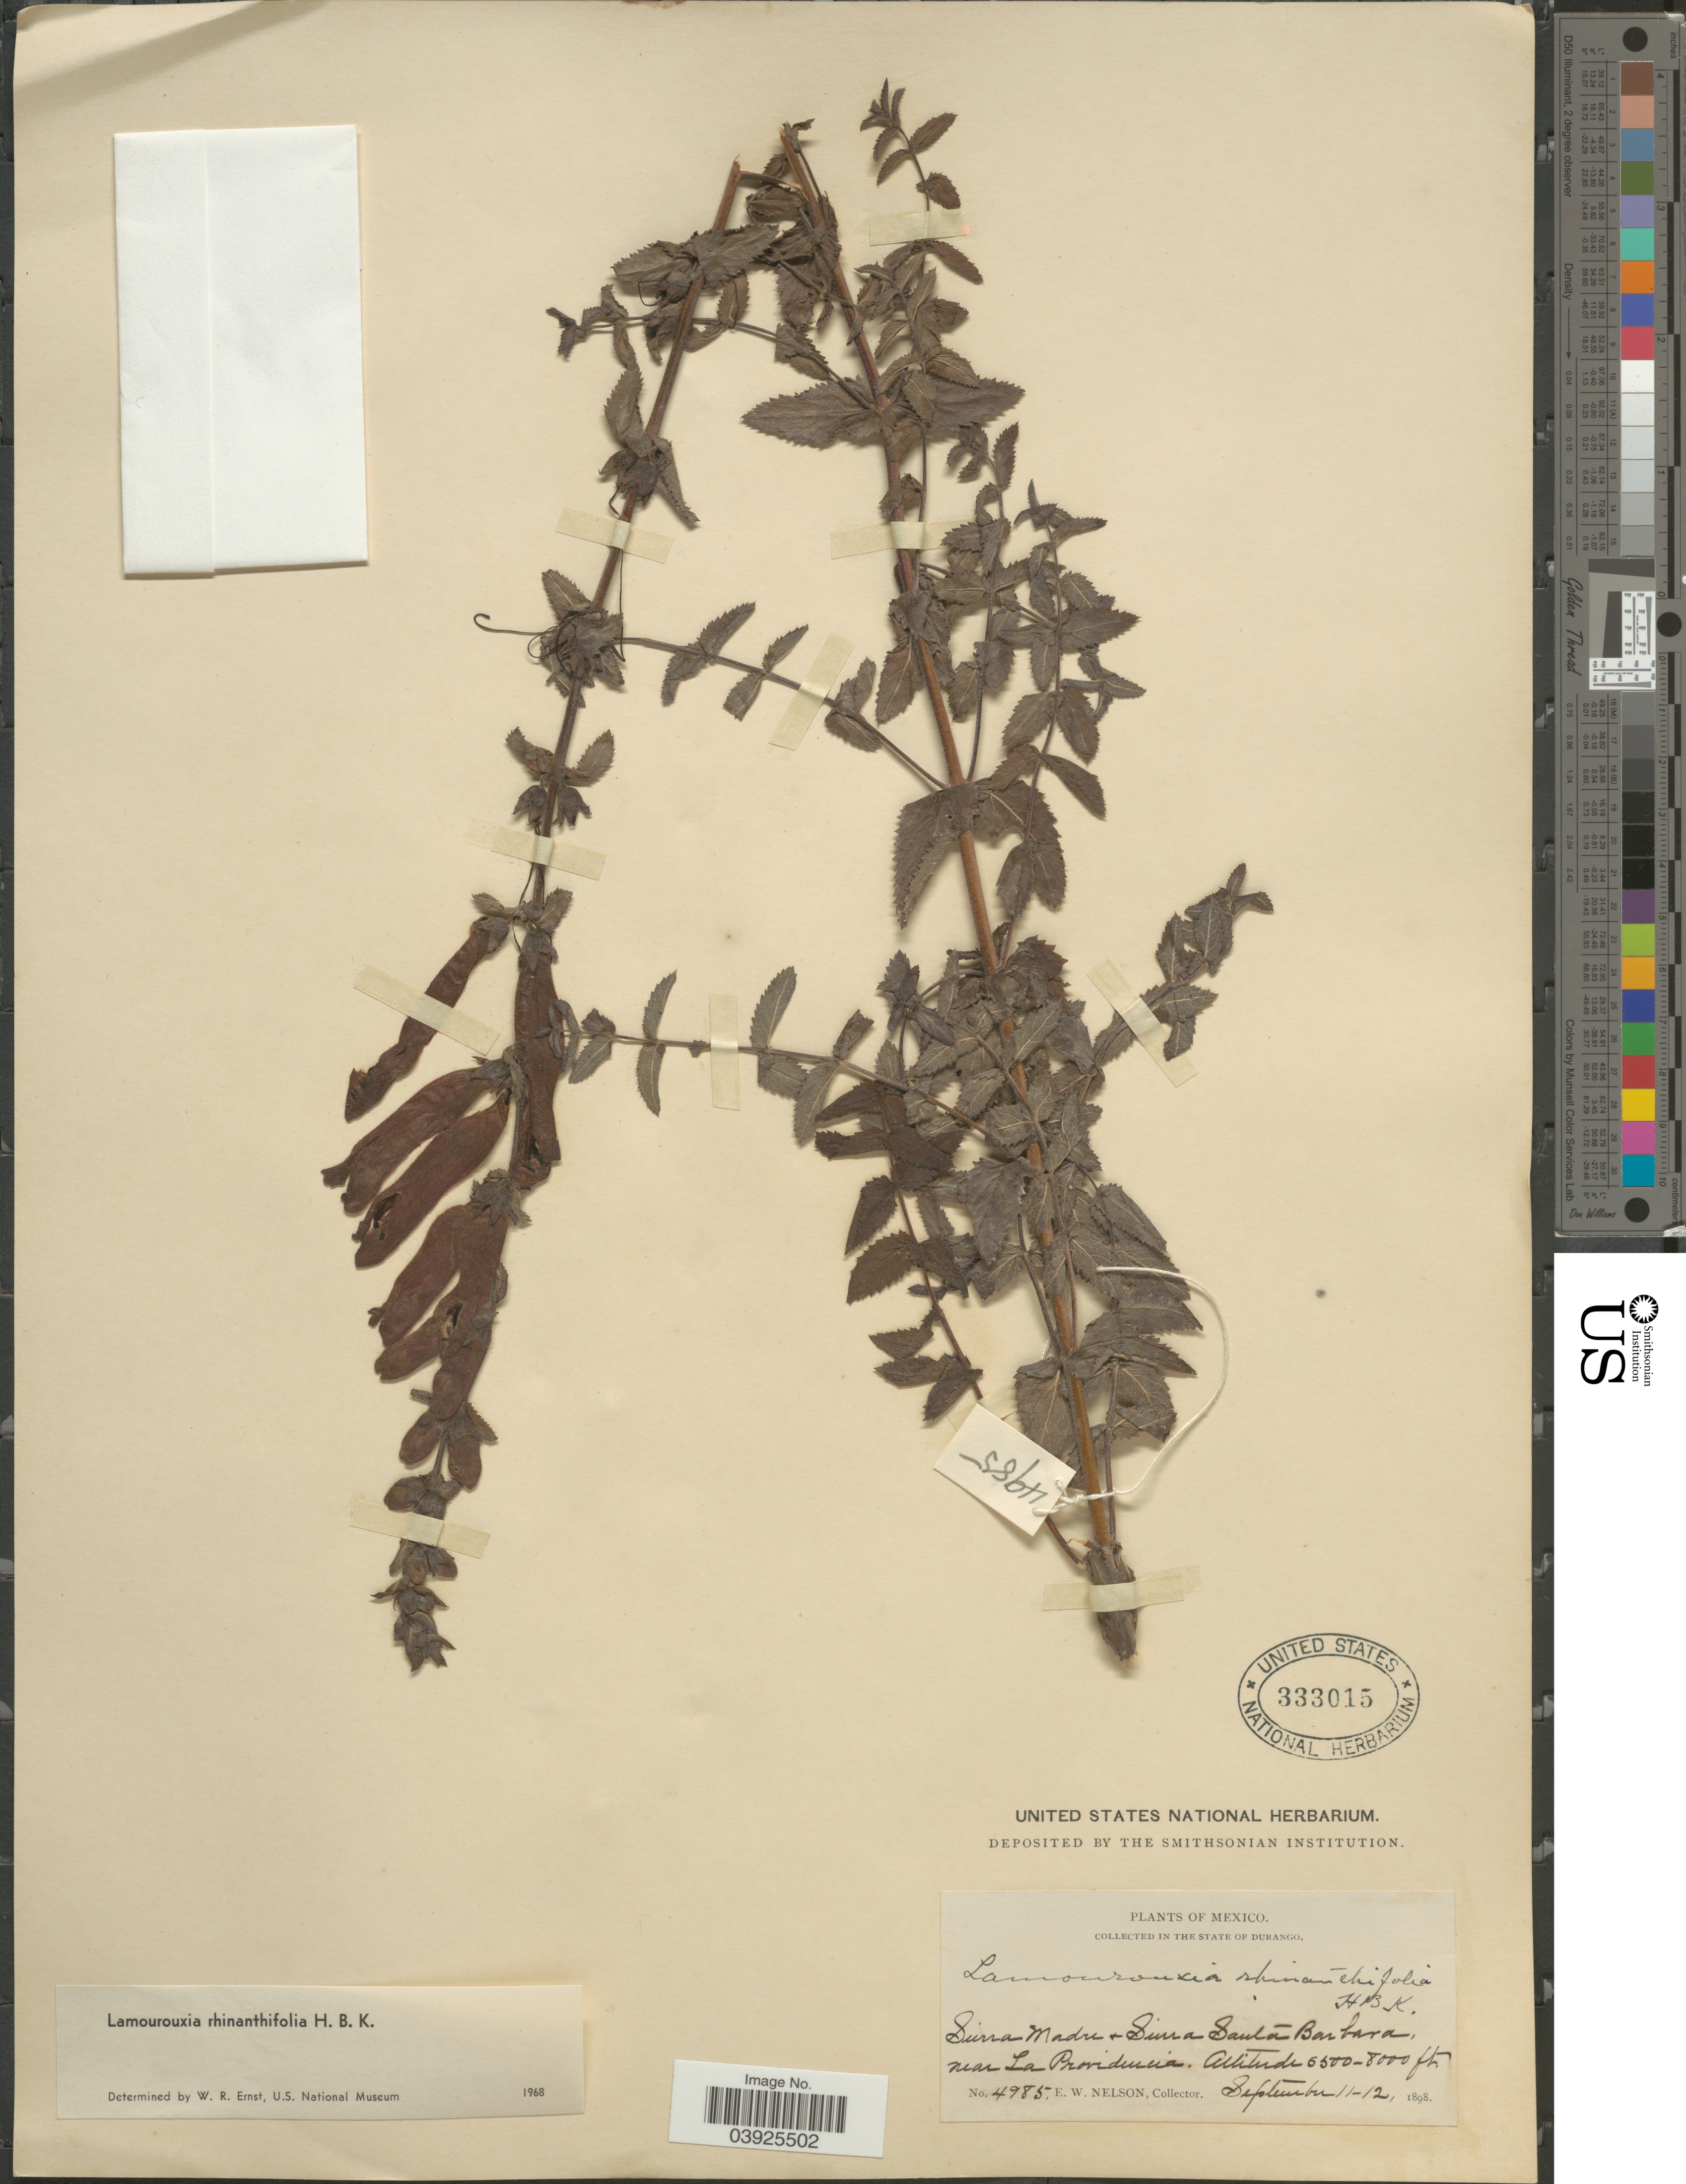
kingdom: Plantae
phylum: Tracheophyta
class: Magnoliopsida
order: Lamiales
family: Orobanchaceae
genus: Lamourouxia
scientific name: Lamourouxia rhinanthifolia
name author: Kunth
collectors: E. W. Nelson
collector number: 4985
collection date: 1898-09-11/1898-09-12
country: Mexico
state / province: Durango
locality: Sierra Madre + Sierra Santa Barbara, near La Providencia.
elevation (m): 1981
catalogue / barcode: US 333015